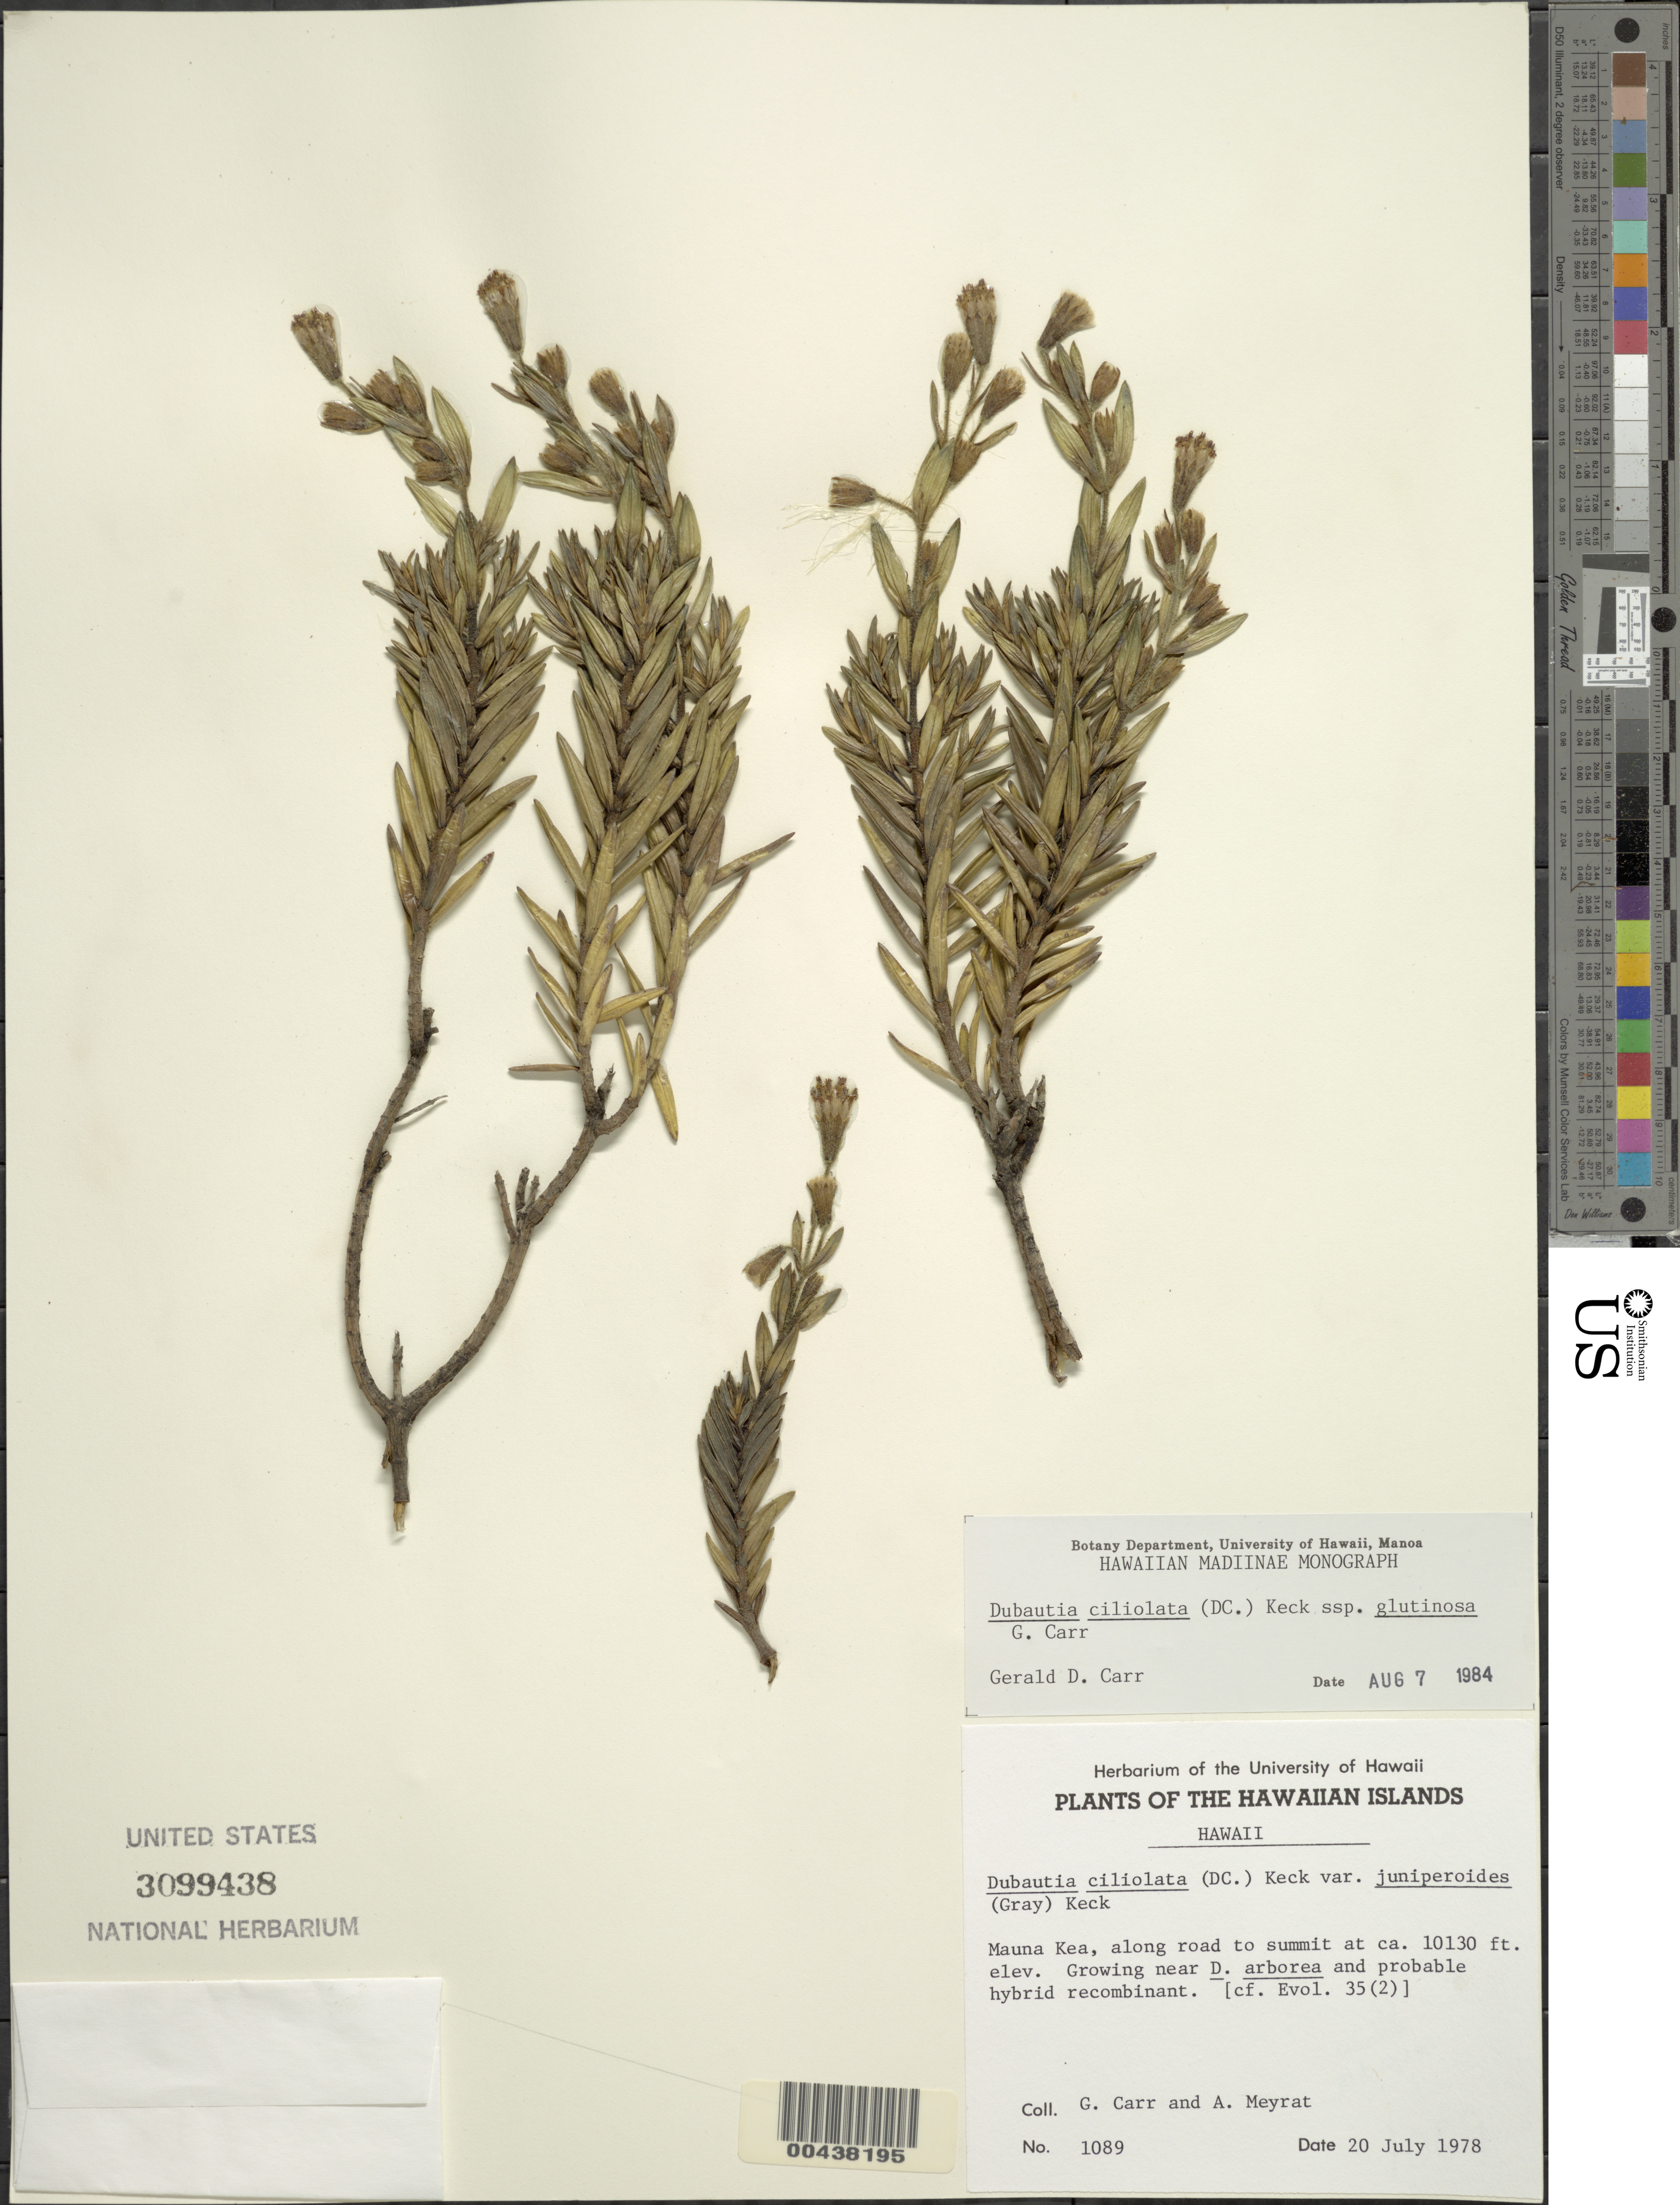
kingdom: Plantae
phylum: Tracheophyta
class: Magnoliopsida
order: Asterales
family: Asteraceae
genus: Dubautia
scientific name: Dubautia ciliolata subsp. glutinosa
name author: G.D. Carr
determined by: Carr, G. D.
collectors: G. D. Carr & A. Meyrat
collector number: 1089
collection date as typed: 20 Jul 1978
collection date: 1978-07-20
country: United States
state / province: Hawaii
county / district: Hawaii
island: Hawaii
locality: Mauna Kea, along road to summit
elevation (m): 3088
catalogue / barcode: US 3099438